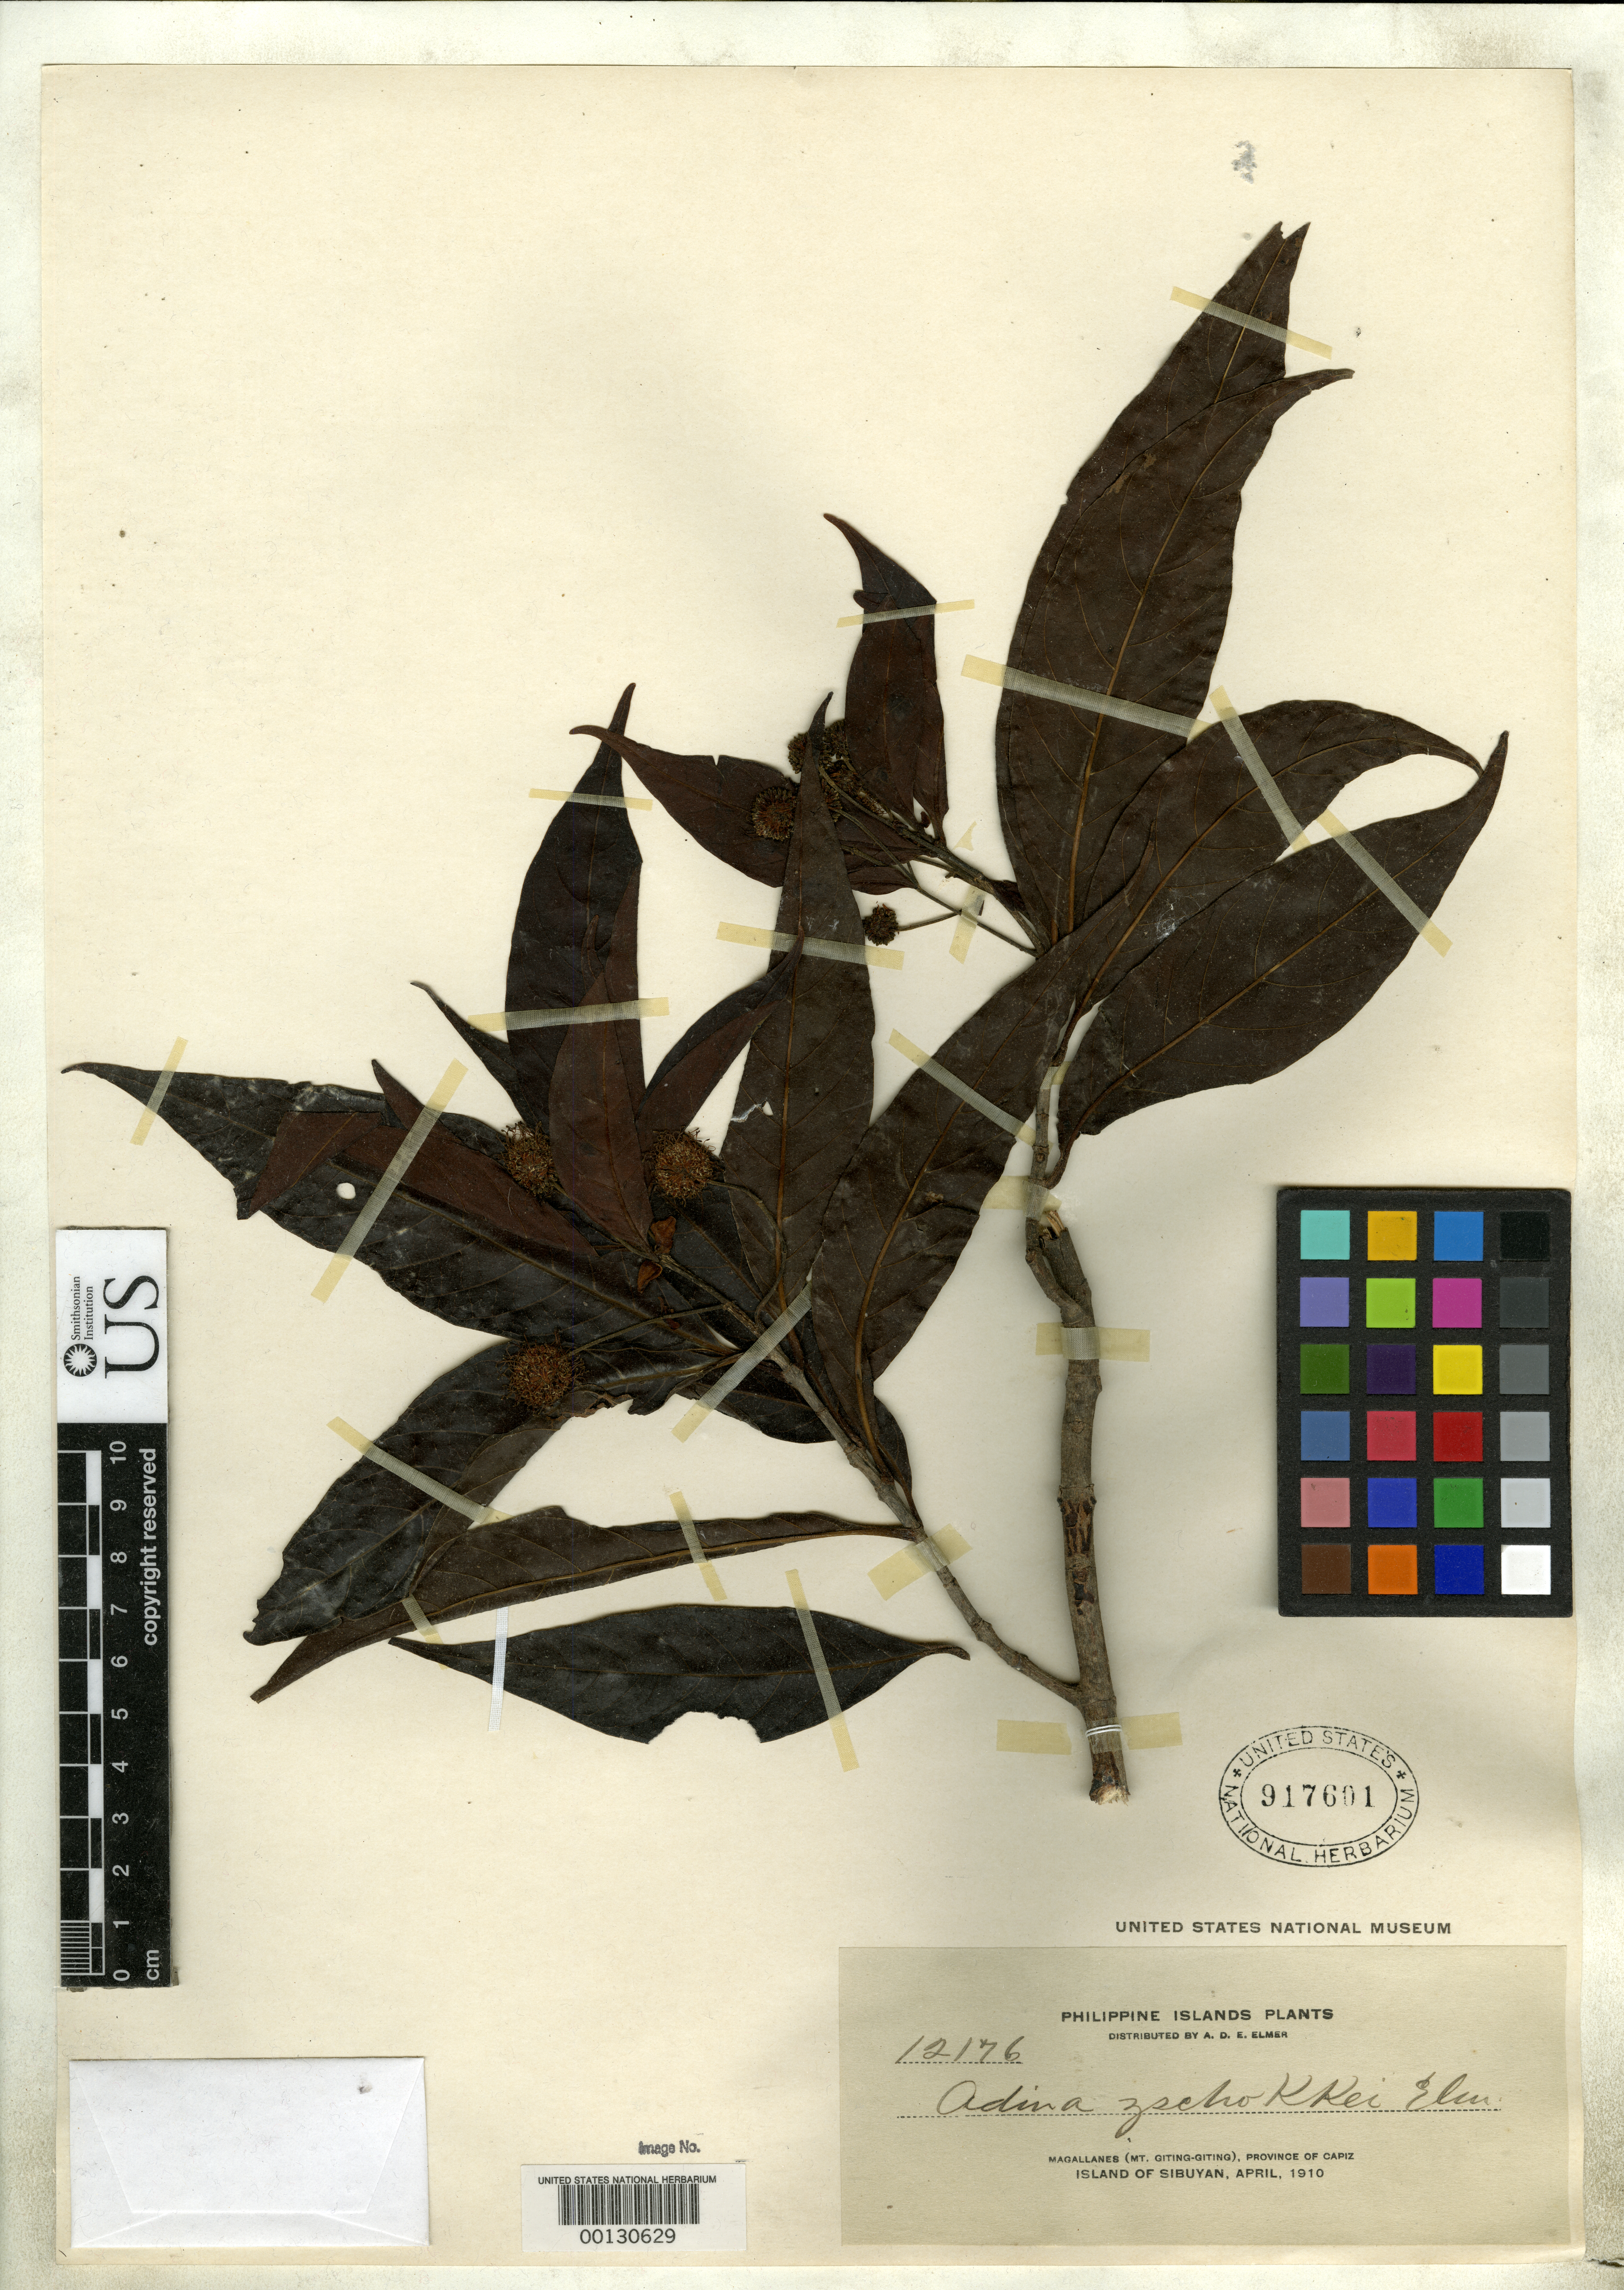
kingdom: Plantae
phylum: Tracheophyta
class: Magnoliopsida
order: Gentianales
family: Rubiaceae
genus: Adina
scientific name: Adina zschokkei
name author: Elmer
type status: Isotype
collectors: A. D. E. Elmer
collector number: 12176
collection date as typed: Apr 1910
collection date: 1910-04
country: Philippines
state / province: Mimaropa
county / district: Romblon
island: Sibuyan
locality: Magallanes (Mt. Giting-Giting), Province of Capiz, Island of Sibuyan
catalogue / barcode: US 917601